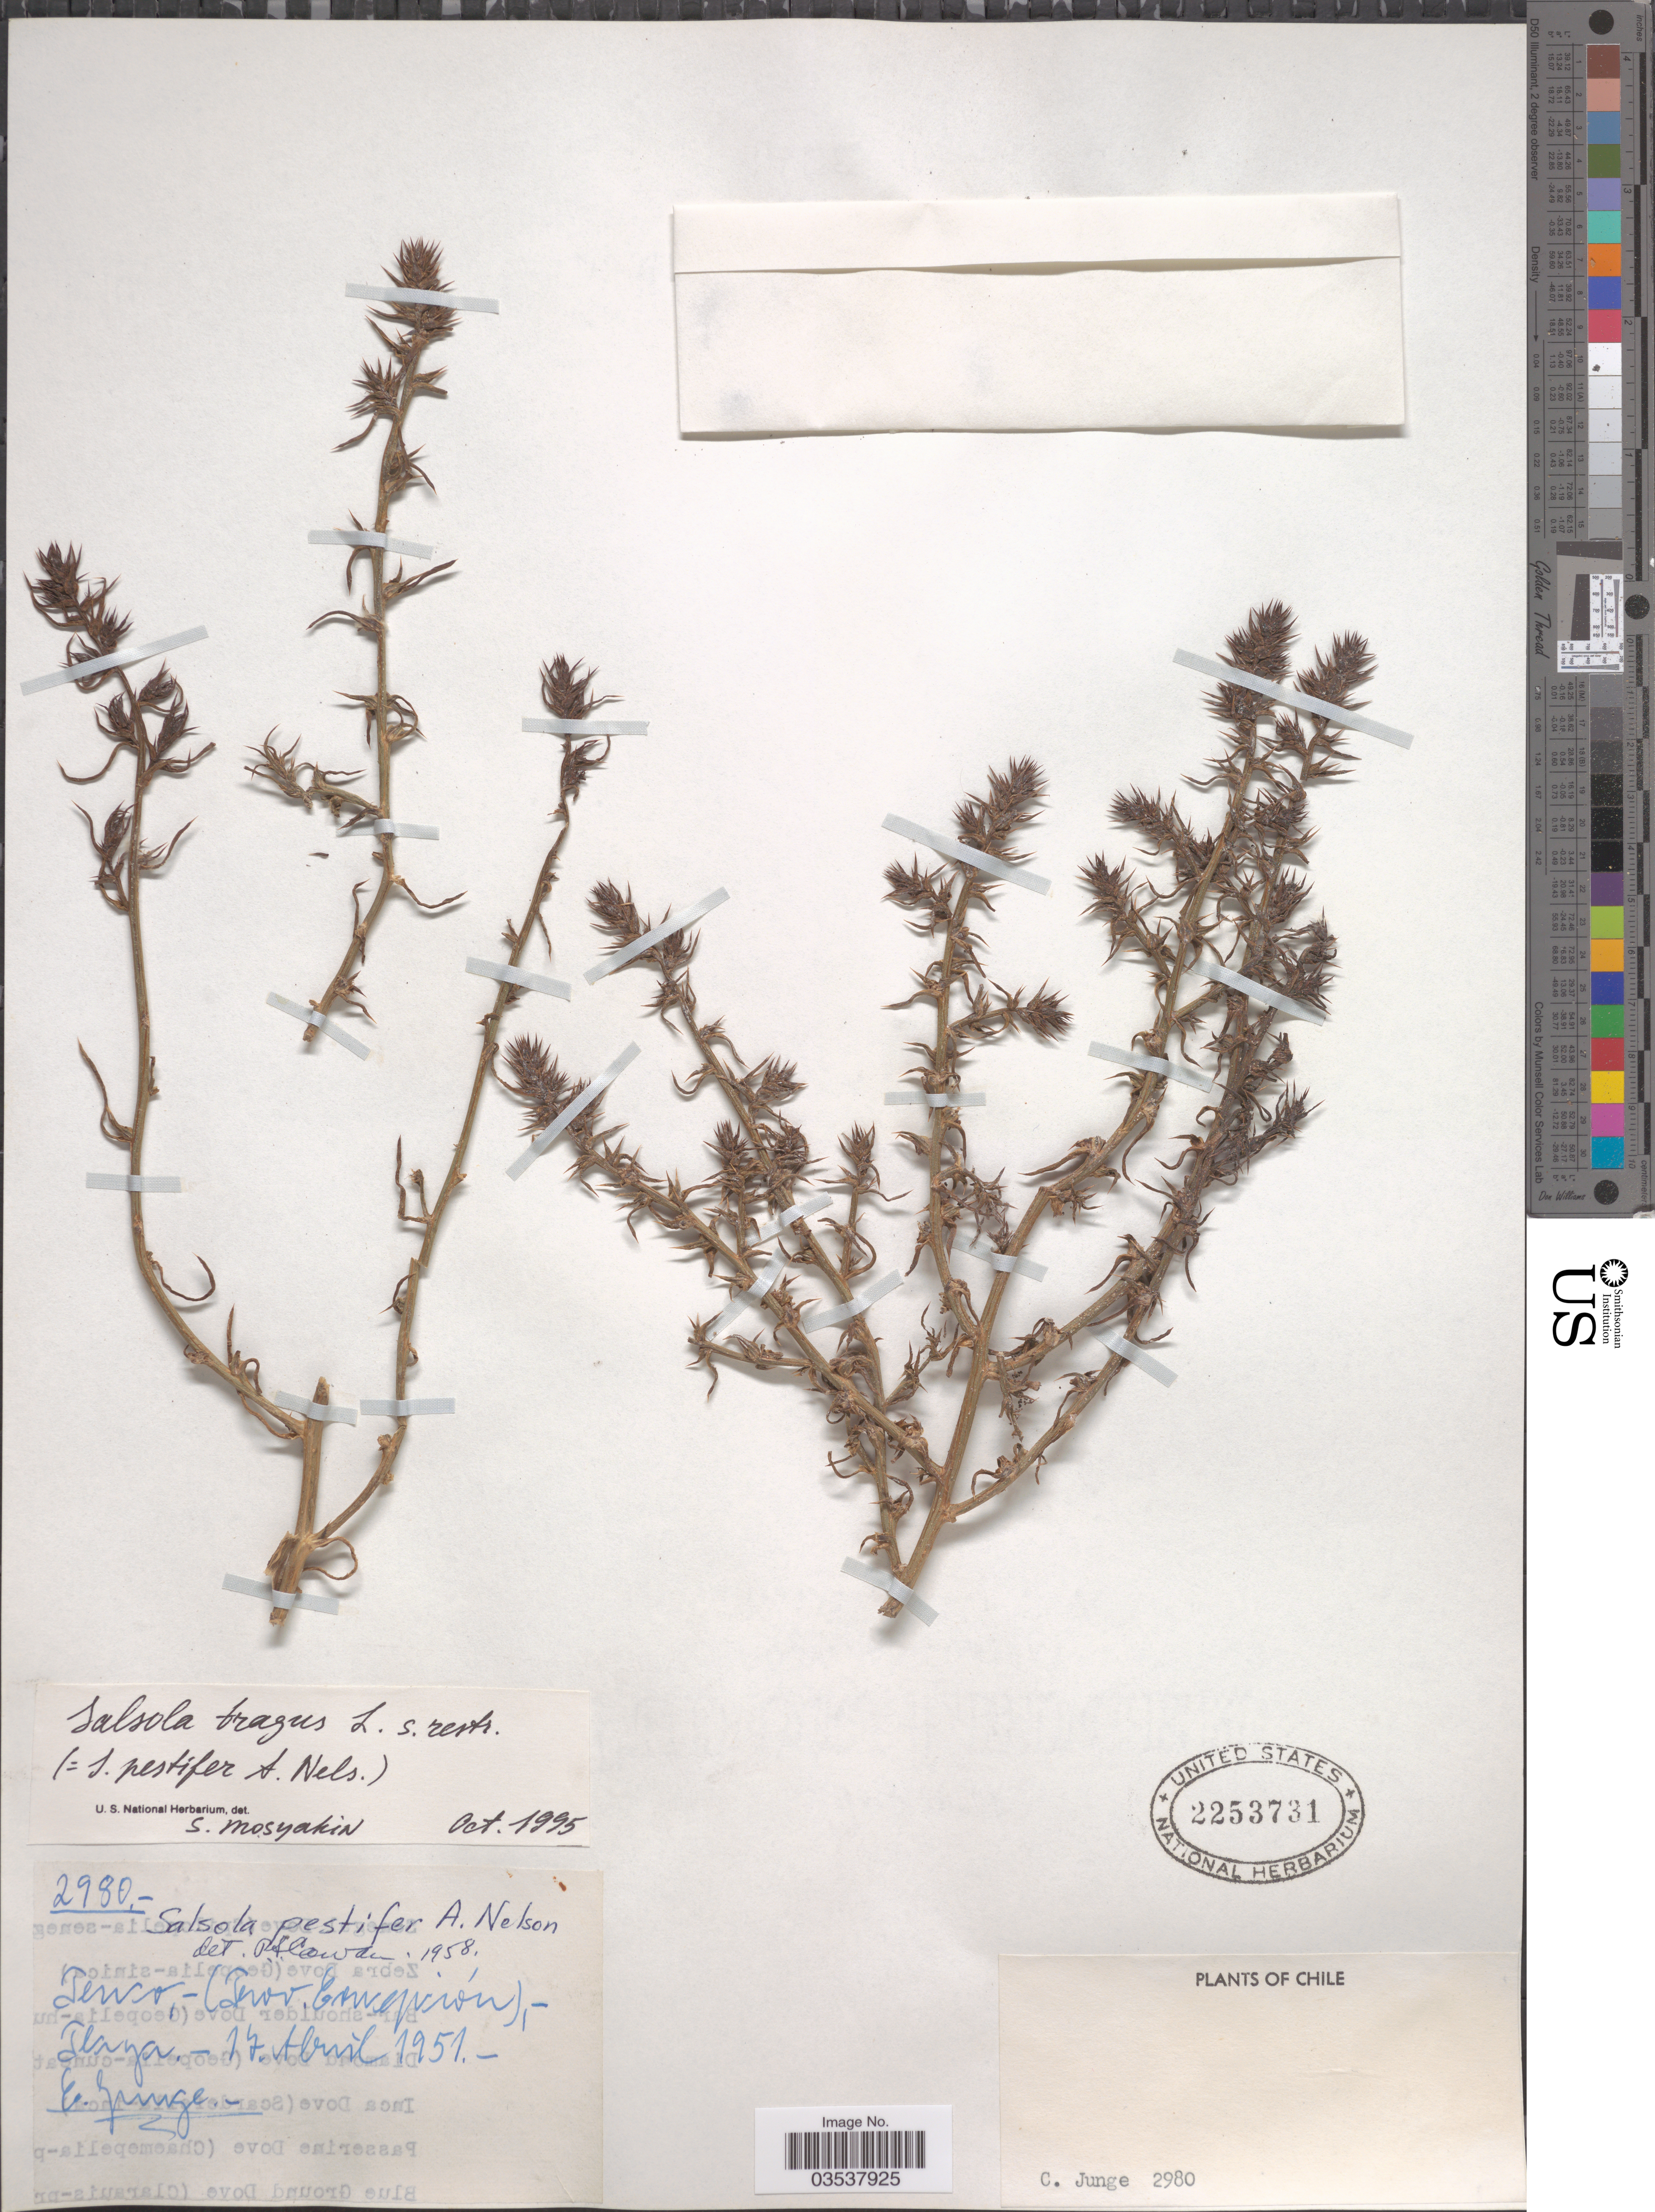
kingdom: Plantae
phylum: Tracheophyta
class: Magnoliopsida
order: Caryophyllales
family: Amaranthaceae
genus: Salsola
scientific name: Salsola pestifer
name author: A. Nelson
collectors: C. Junge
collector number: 2980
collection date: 1951-04-17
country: Chile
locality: Tenco,- (Prov. Concepcíon),- Playa.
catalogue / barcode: US 2253731